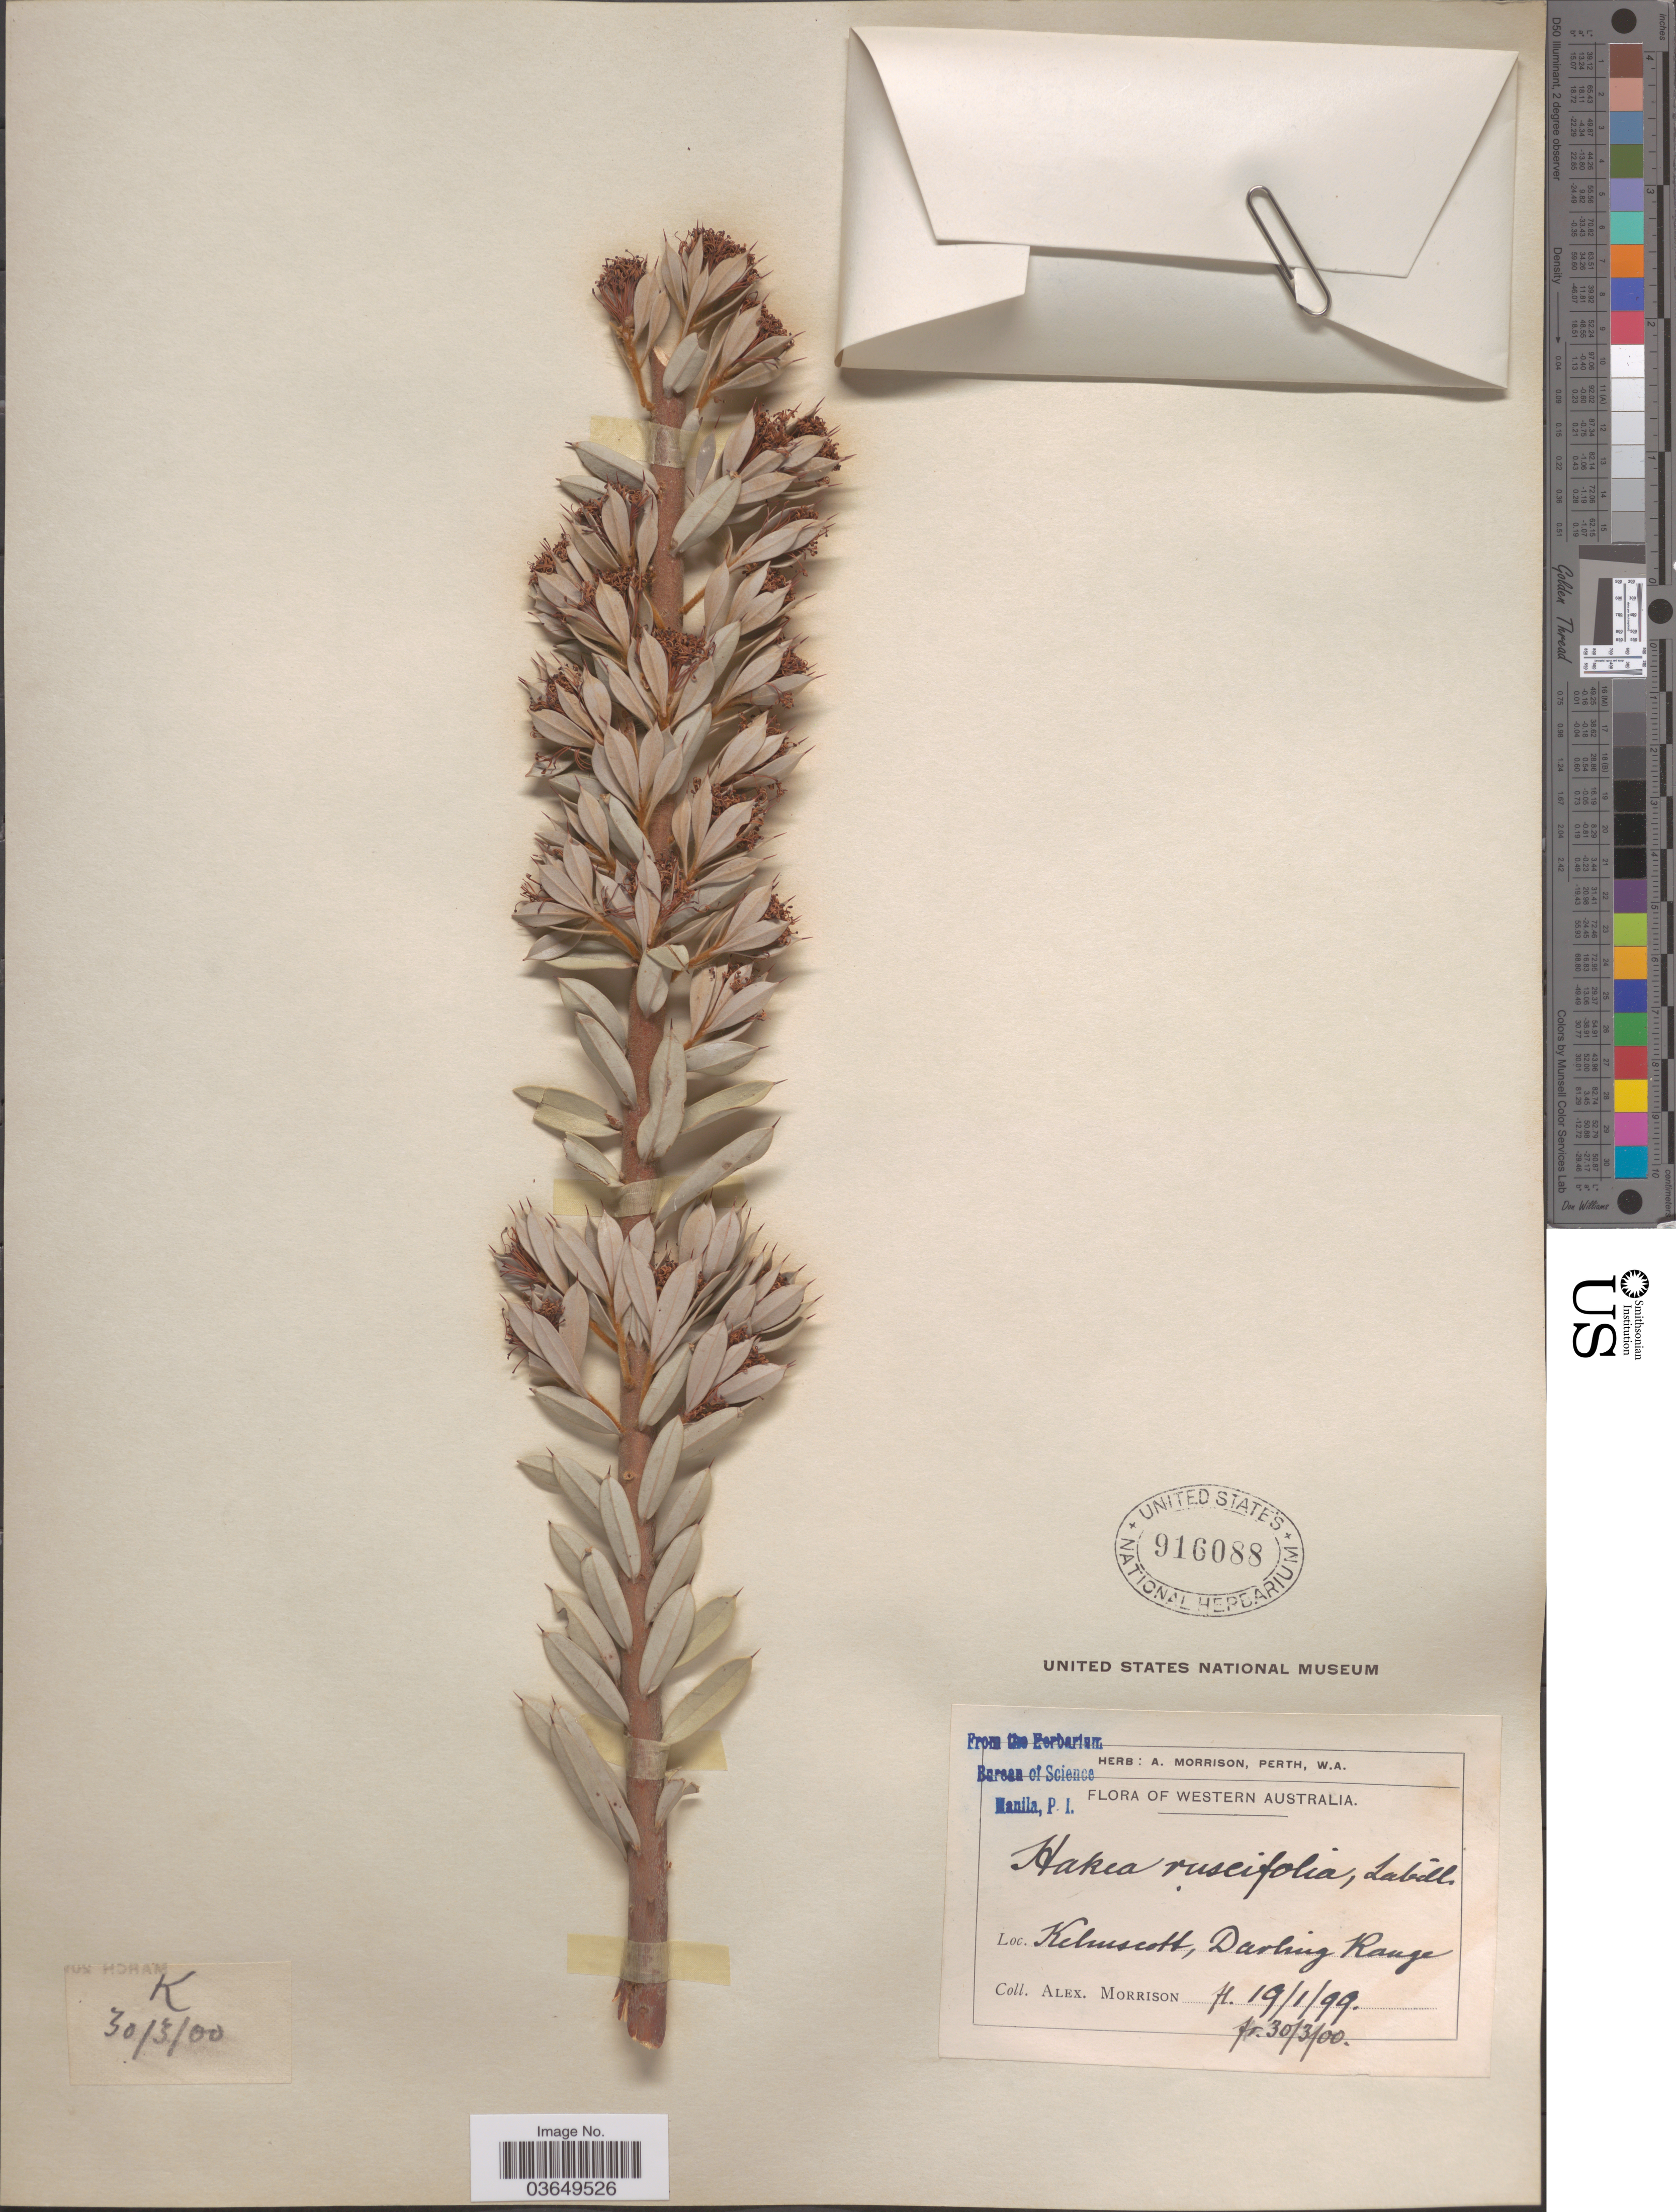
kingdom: Plantae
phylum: Tracheophyta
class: Magnoliopsida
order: Proteales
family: Proteaceae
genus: Hakea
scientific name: Hakea ruscifolia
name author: Labill.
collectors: A. Morrison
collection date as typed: Transcribed d/m/y: 19/1/99 to 30/3/0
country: Australia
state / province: Western Australia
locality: Kelmscott, Darling Range. K.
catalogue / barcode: US 916088